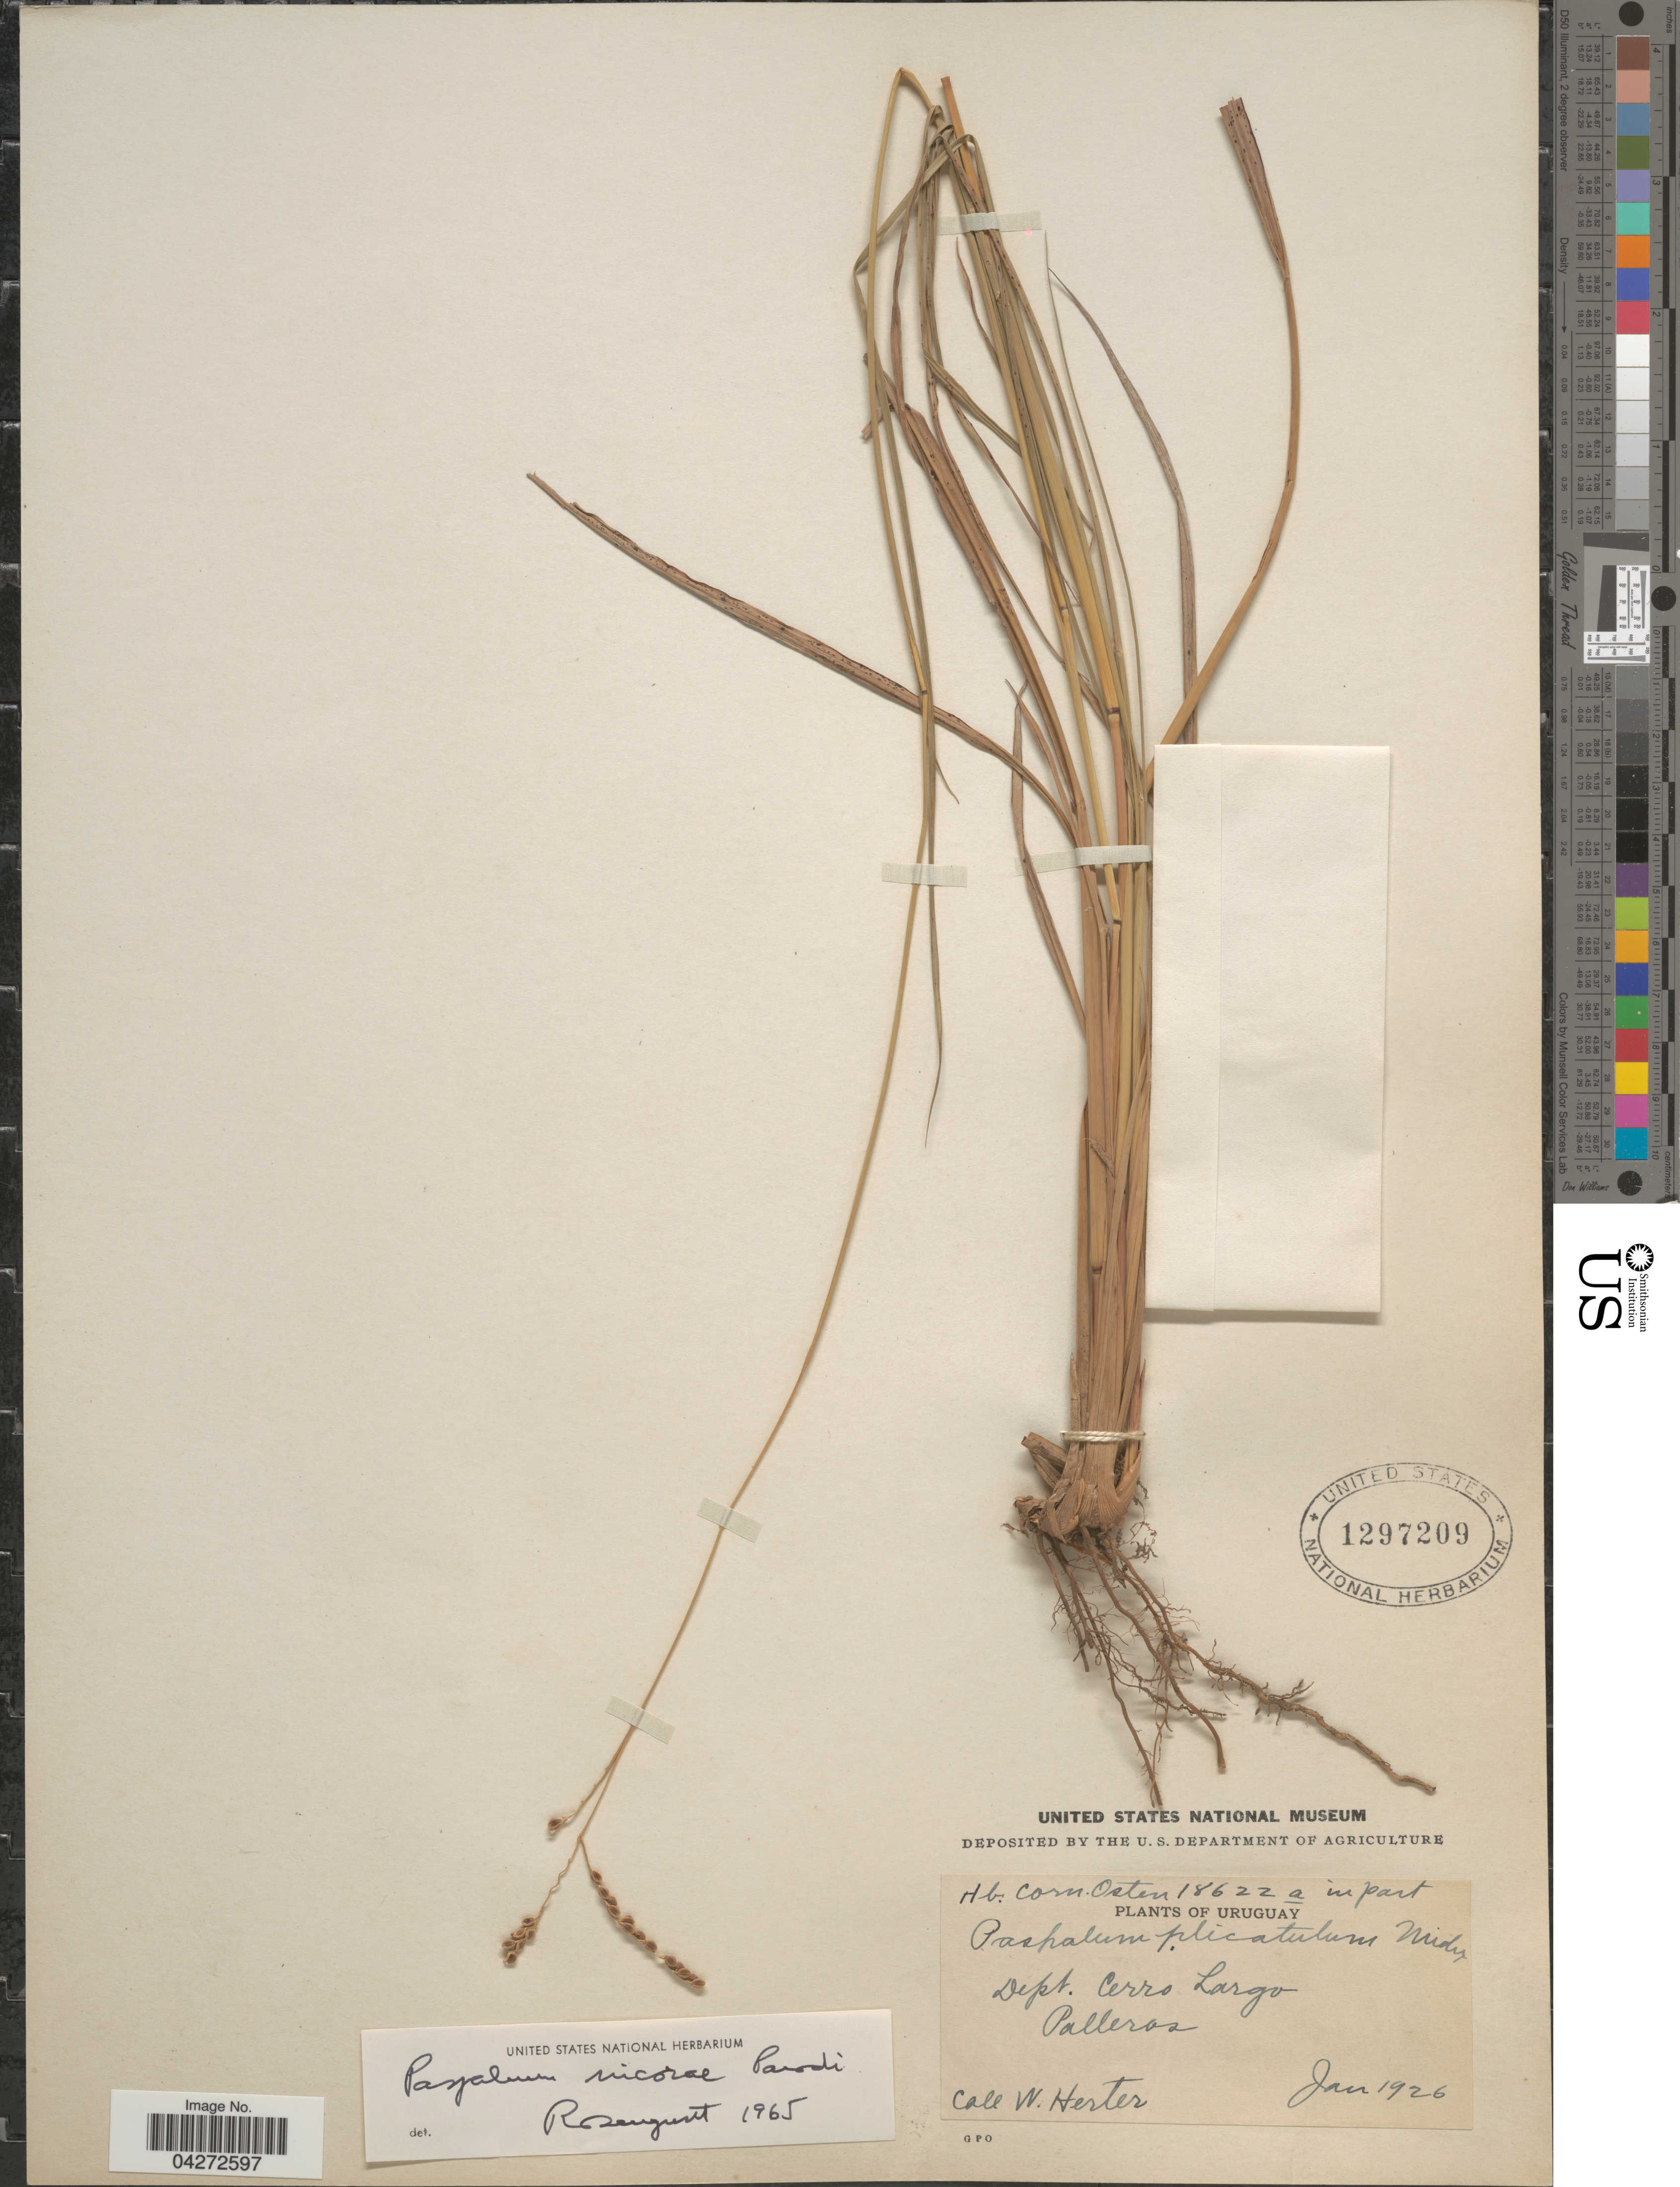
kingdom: Plantae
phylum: Tracheophyta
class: Liliopsida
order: Poales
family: Poaceae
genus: Paspalum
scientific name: Paspalum nicorae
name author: Parodi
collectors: W. G. Herter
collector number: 18622a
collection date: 1926-01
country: Uruguay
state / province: Cerro Largo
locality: Dept. Cerro Largo. Palleros.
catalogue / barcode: US 1297209